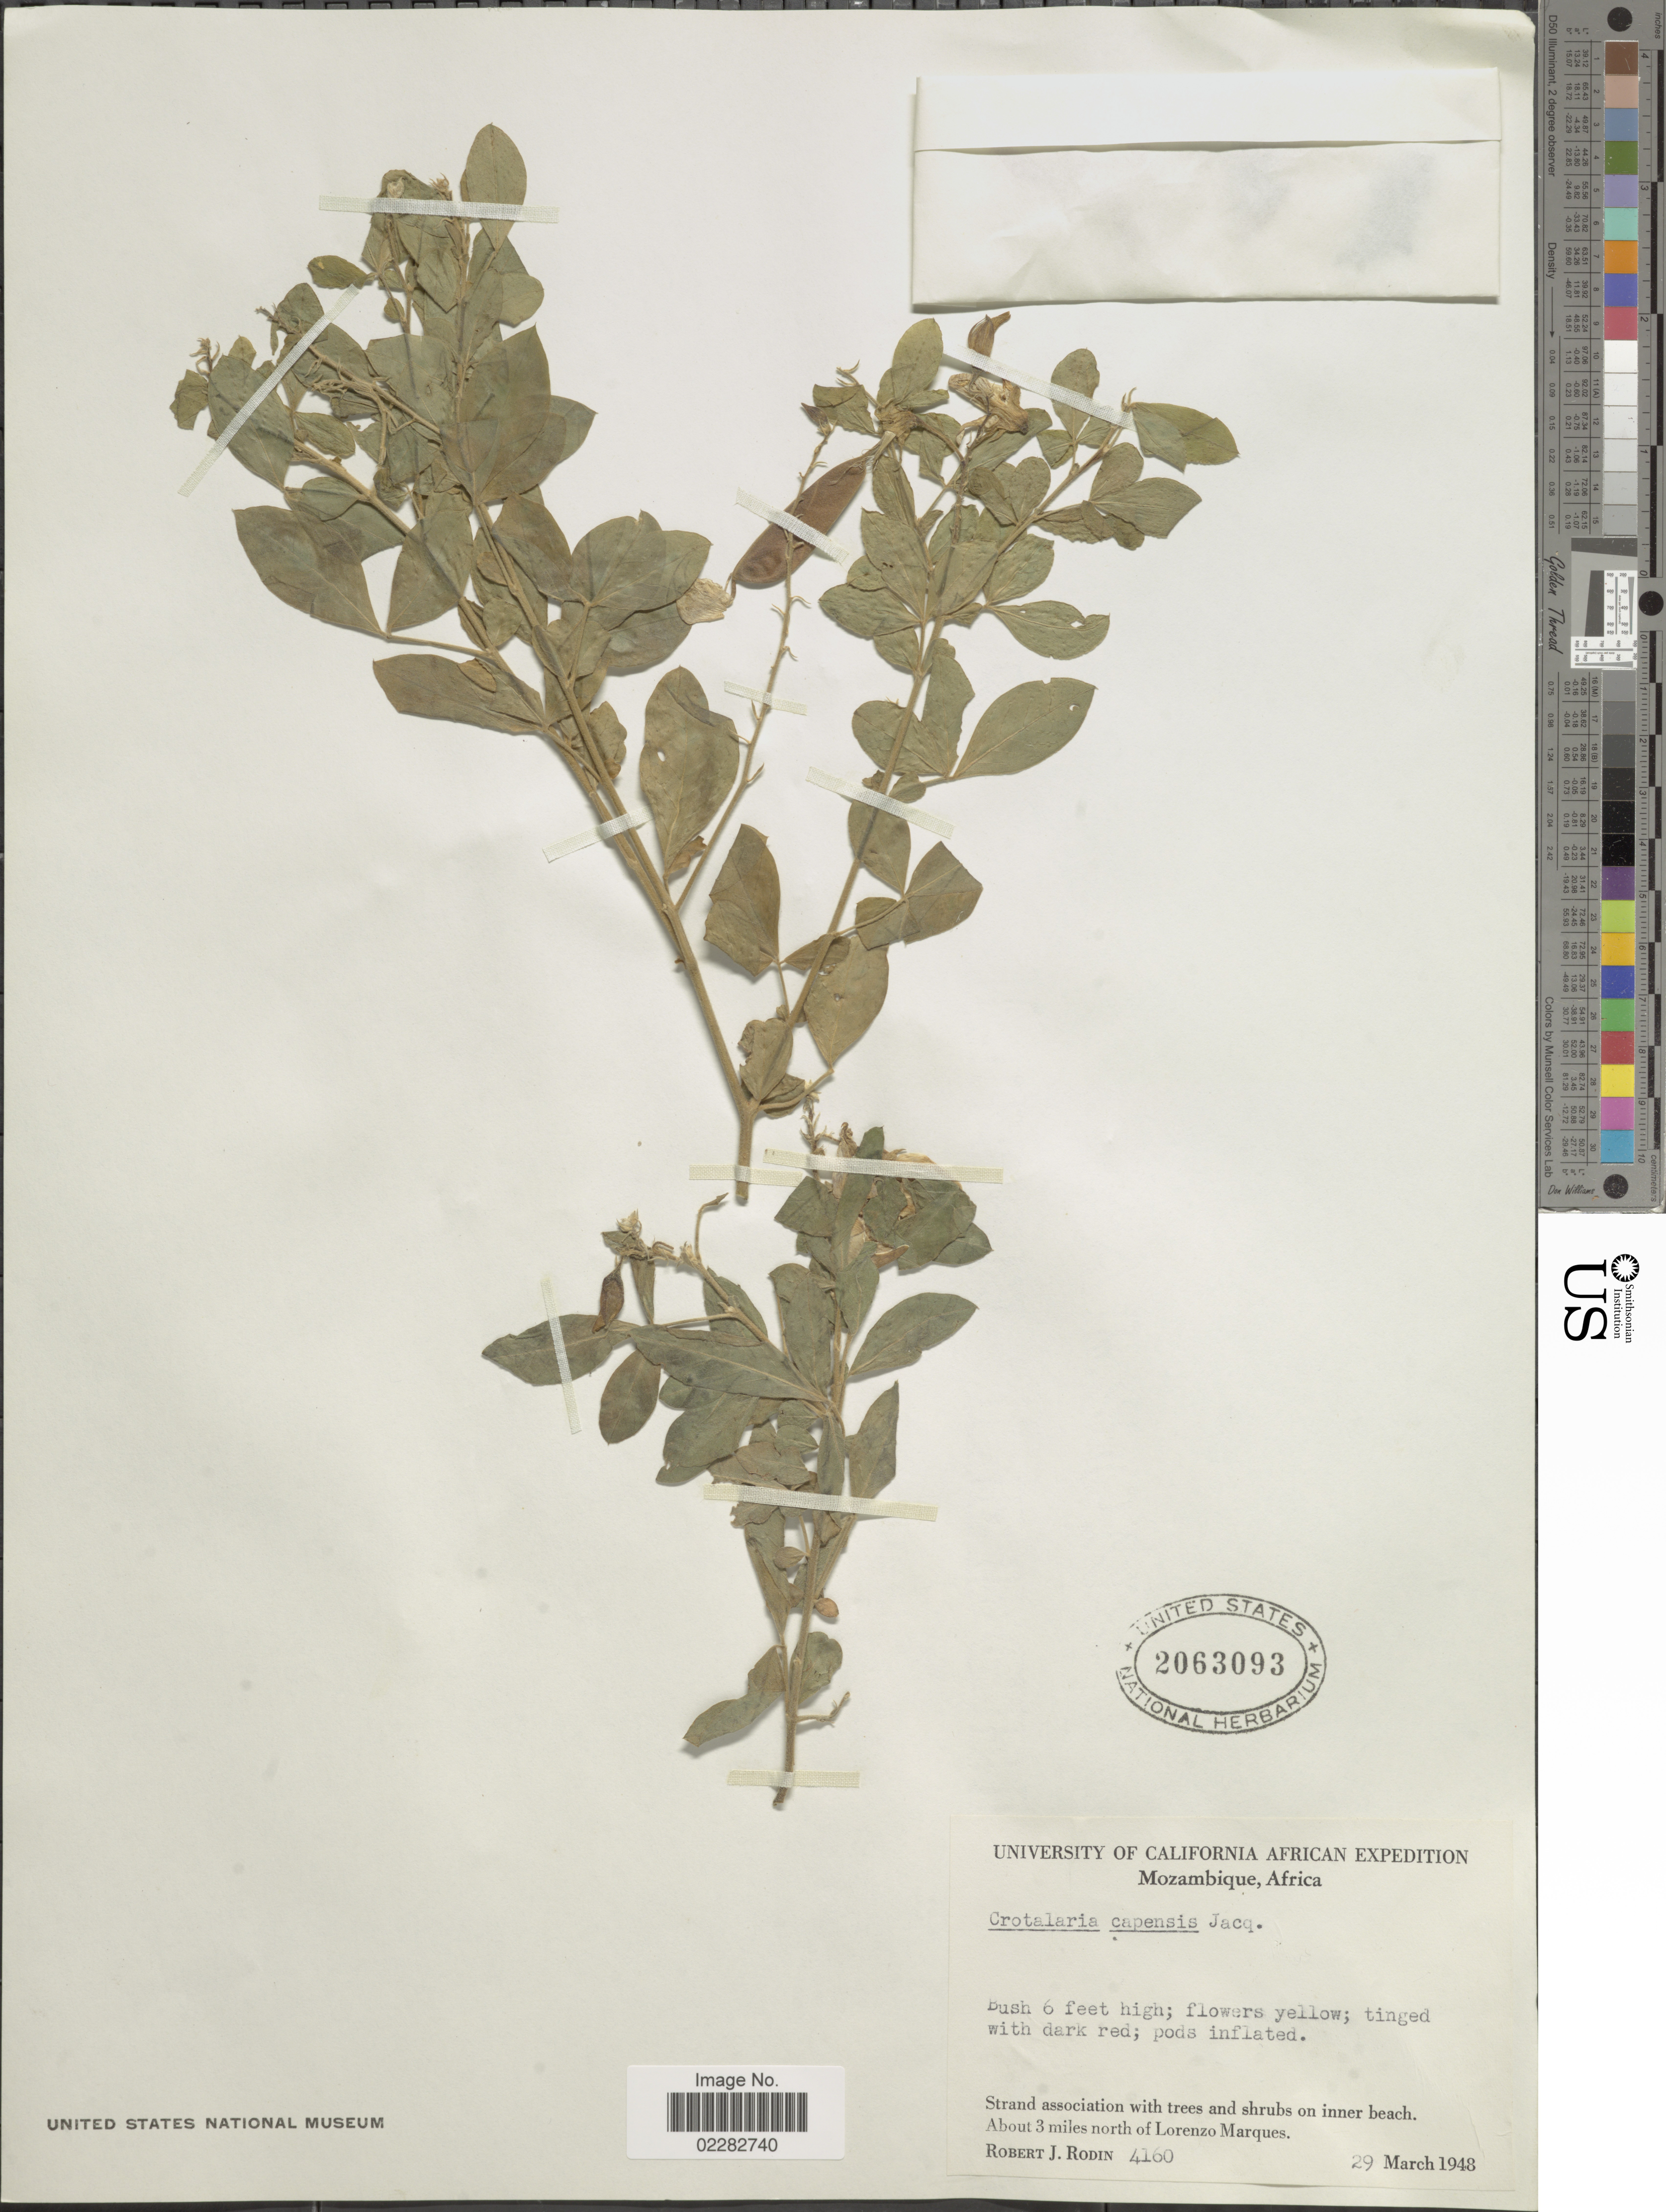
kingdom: Plantae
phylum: Tracheophyta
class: Magnoliopsida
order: Fabales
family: Fabaceae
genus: Crotalaria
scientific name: Crotalaria capensis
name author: Jacq.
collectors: R. J. Rodin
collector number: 4160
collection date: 1948-03-29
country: Mozambique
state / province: Maputo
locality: Strand association with trees and shrubs on inner beach, about 3 miles north of Lorenzo Marques.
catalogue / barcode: US 2063093